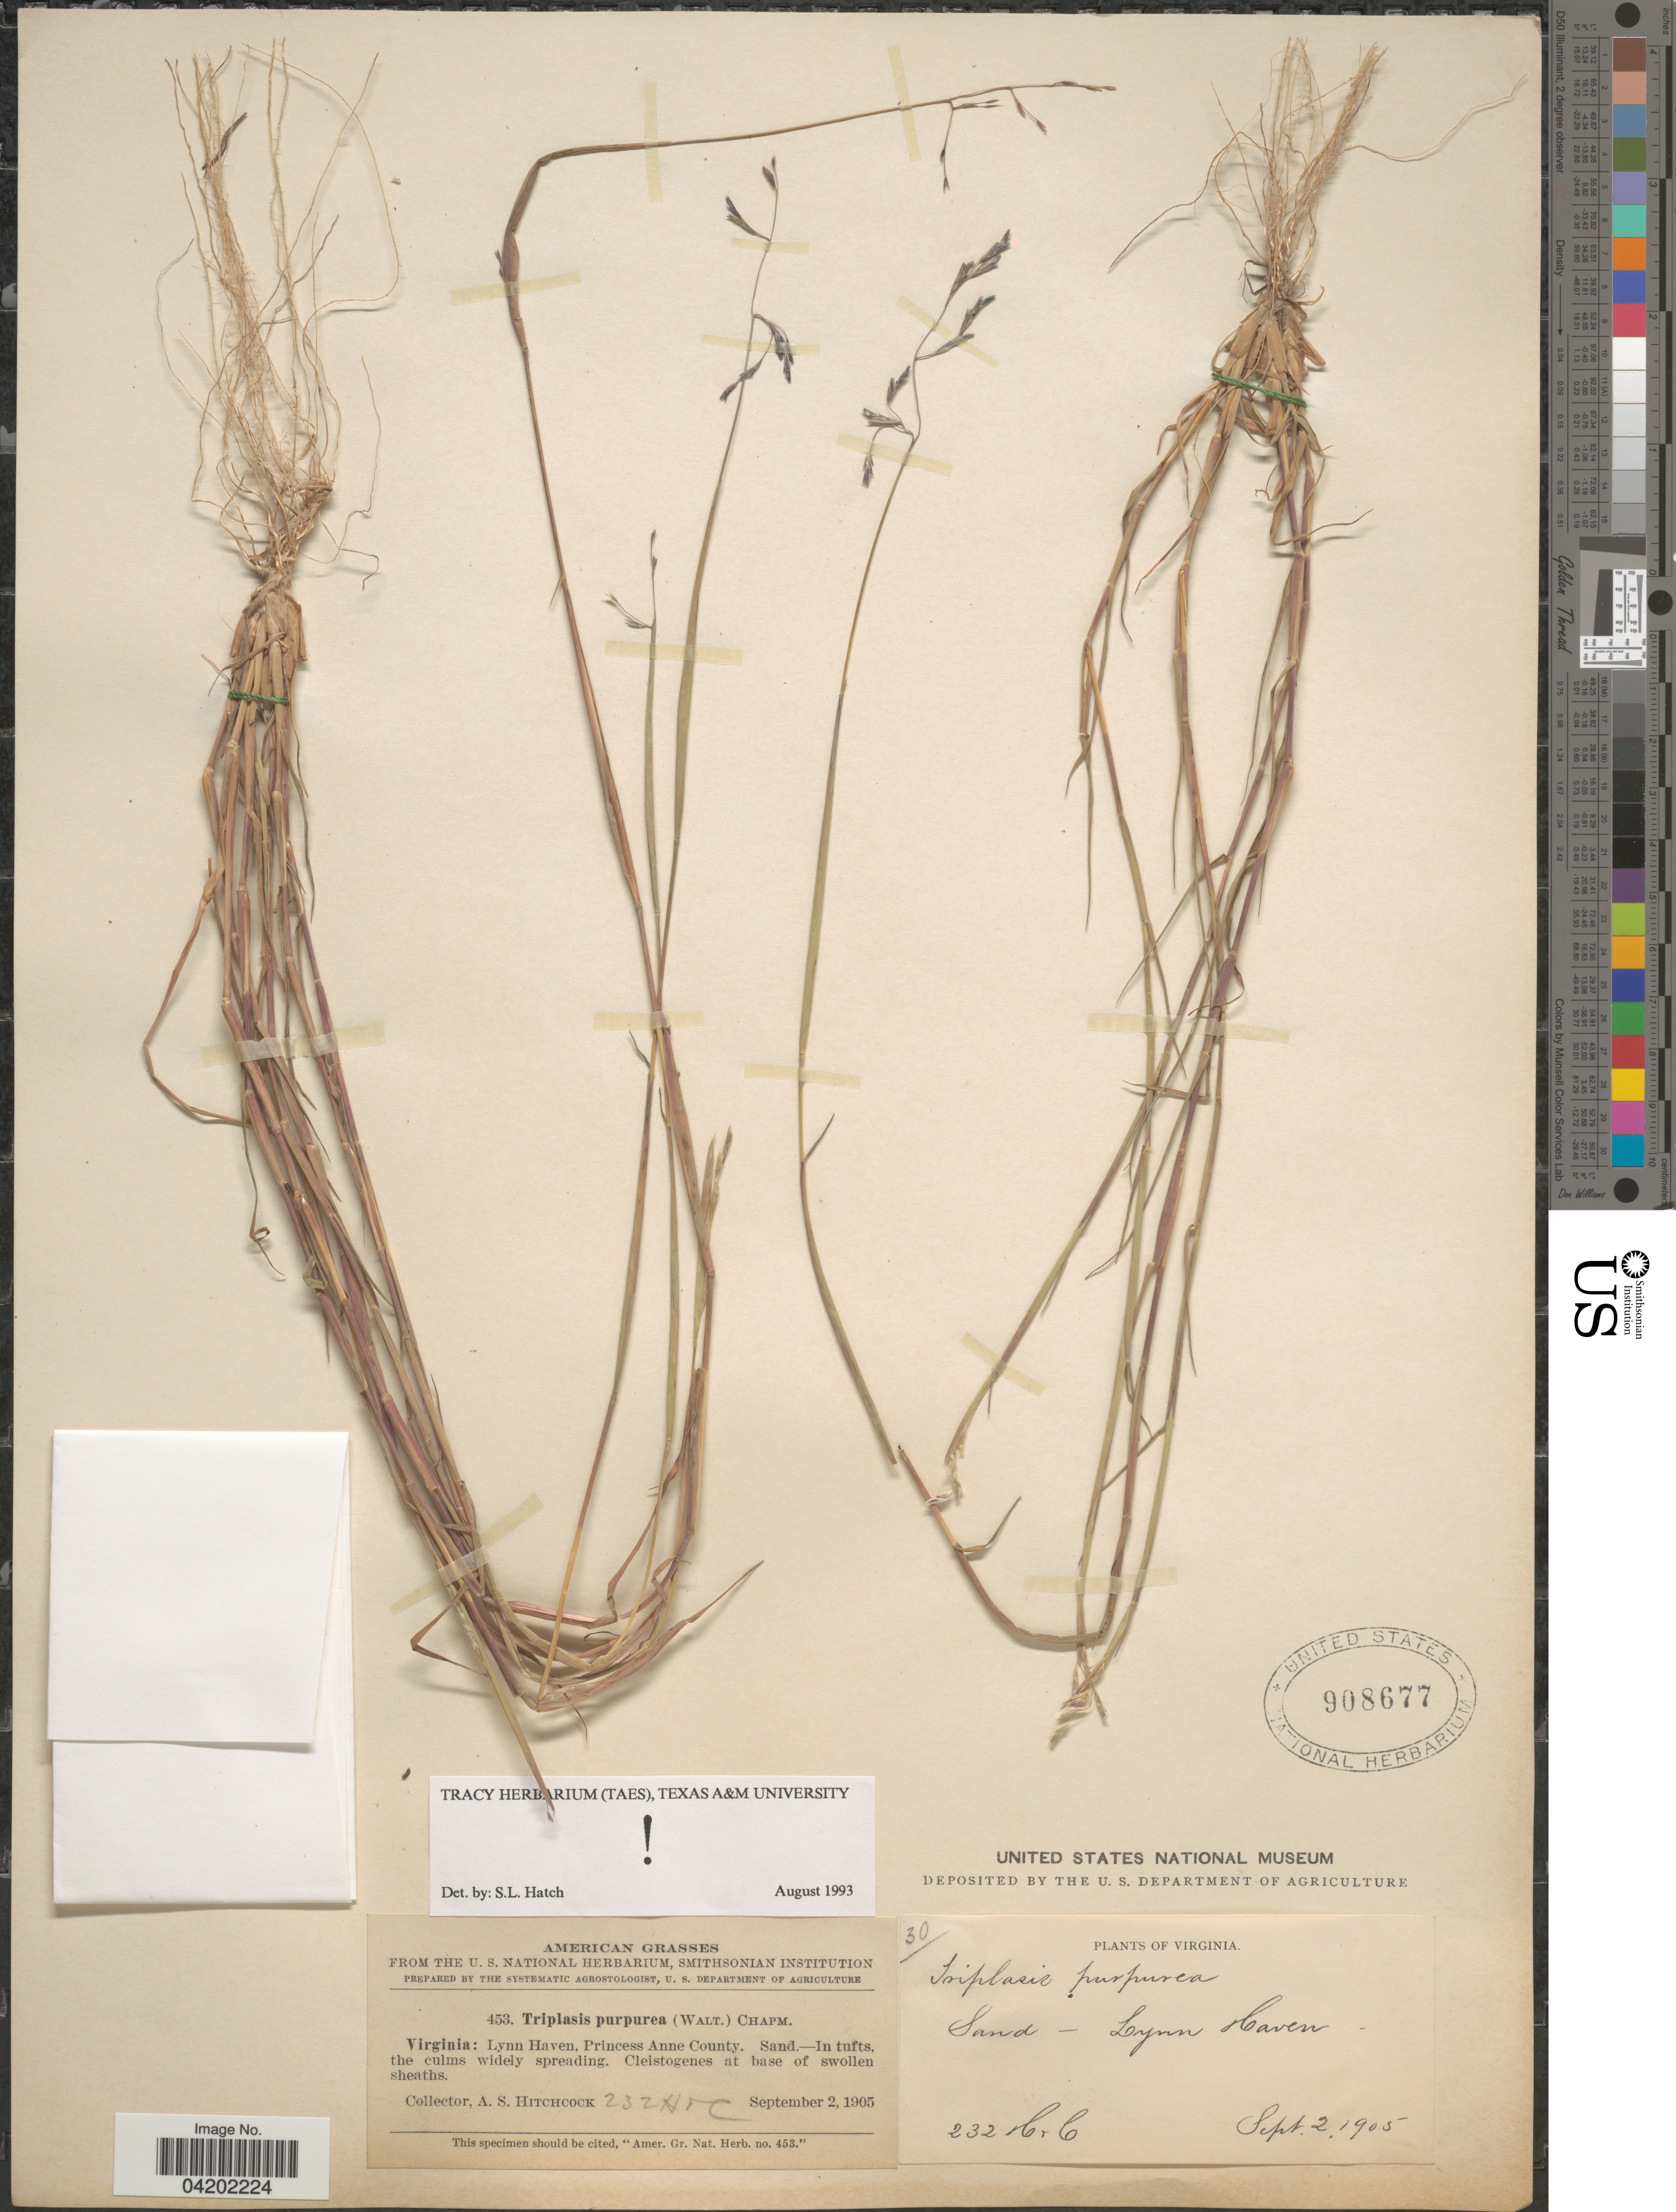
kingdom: Plantae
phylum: Tracheophyta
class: Liliopsida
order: Poales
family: Poaceae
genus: Triplasis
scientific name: Triplasis purpurea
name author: (Walter) Chapm.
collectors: A. S. Hitchcock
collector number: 232H&C*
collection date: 1905-09-02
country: United States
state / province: Virginia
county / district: City of Virginia Beach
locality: Lynn Haven, Princess Anne County.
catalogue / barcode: US 908677